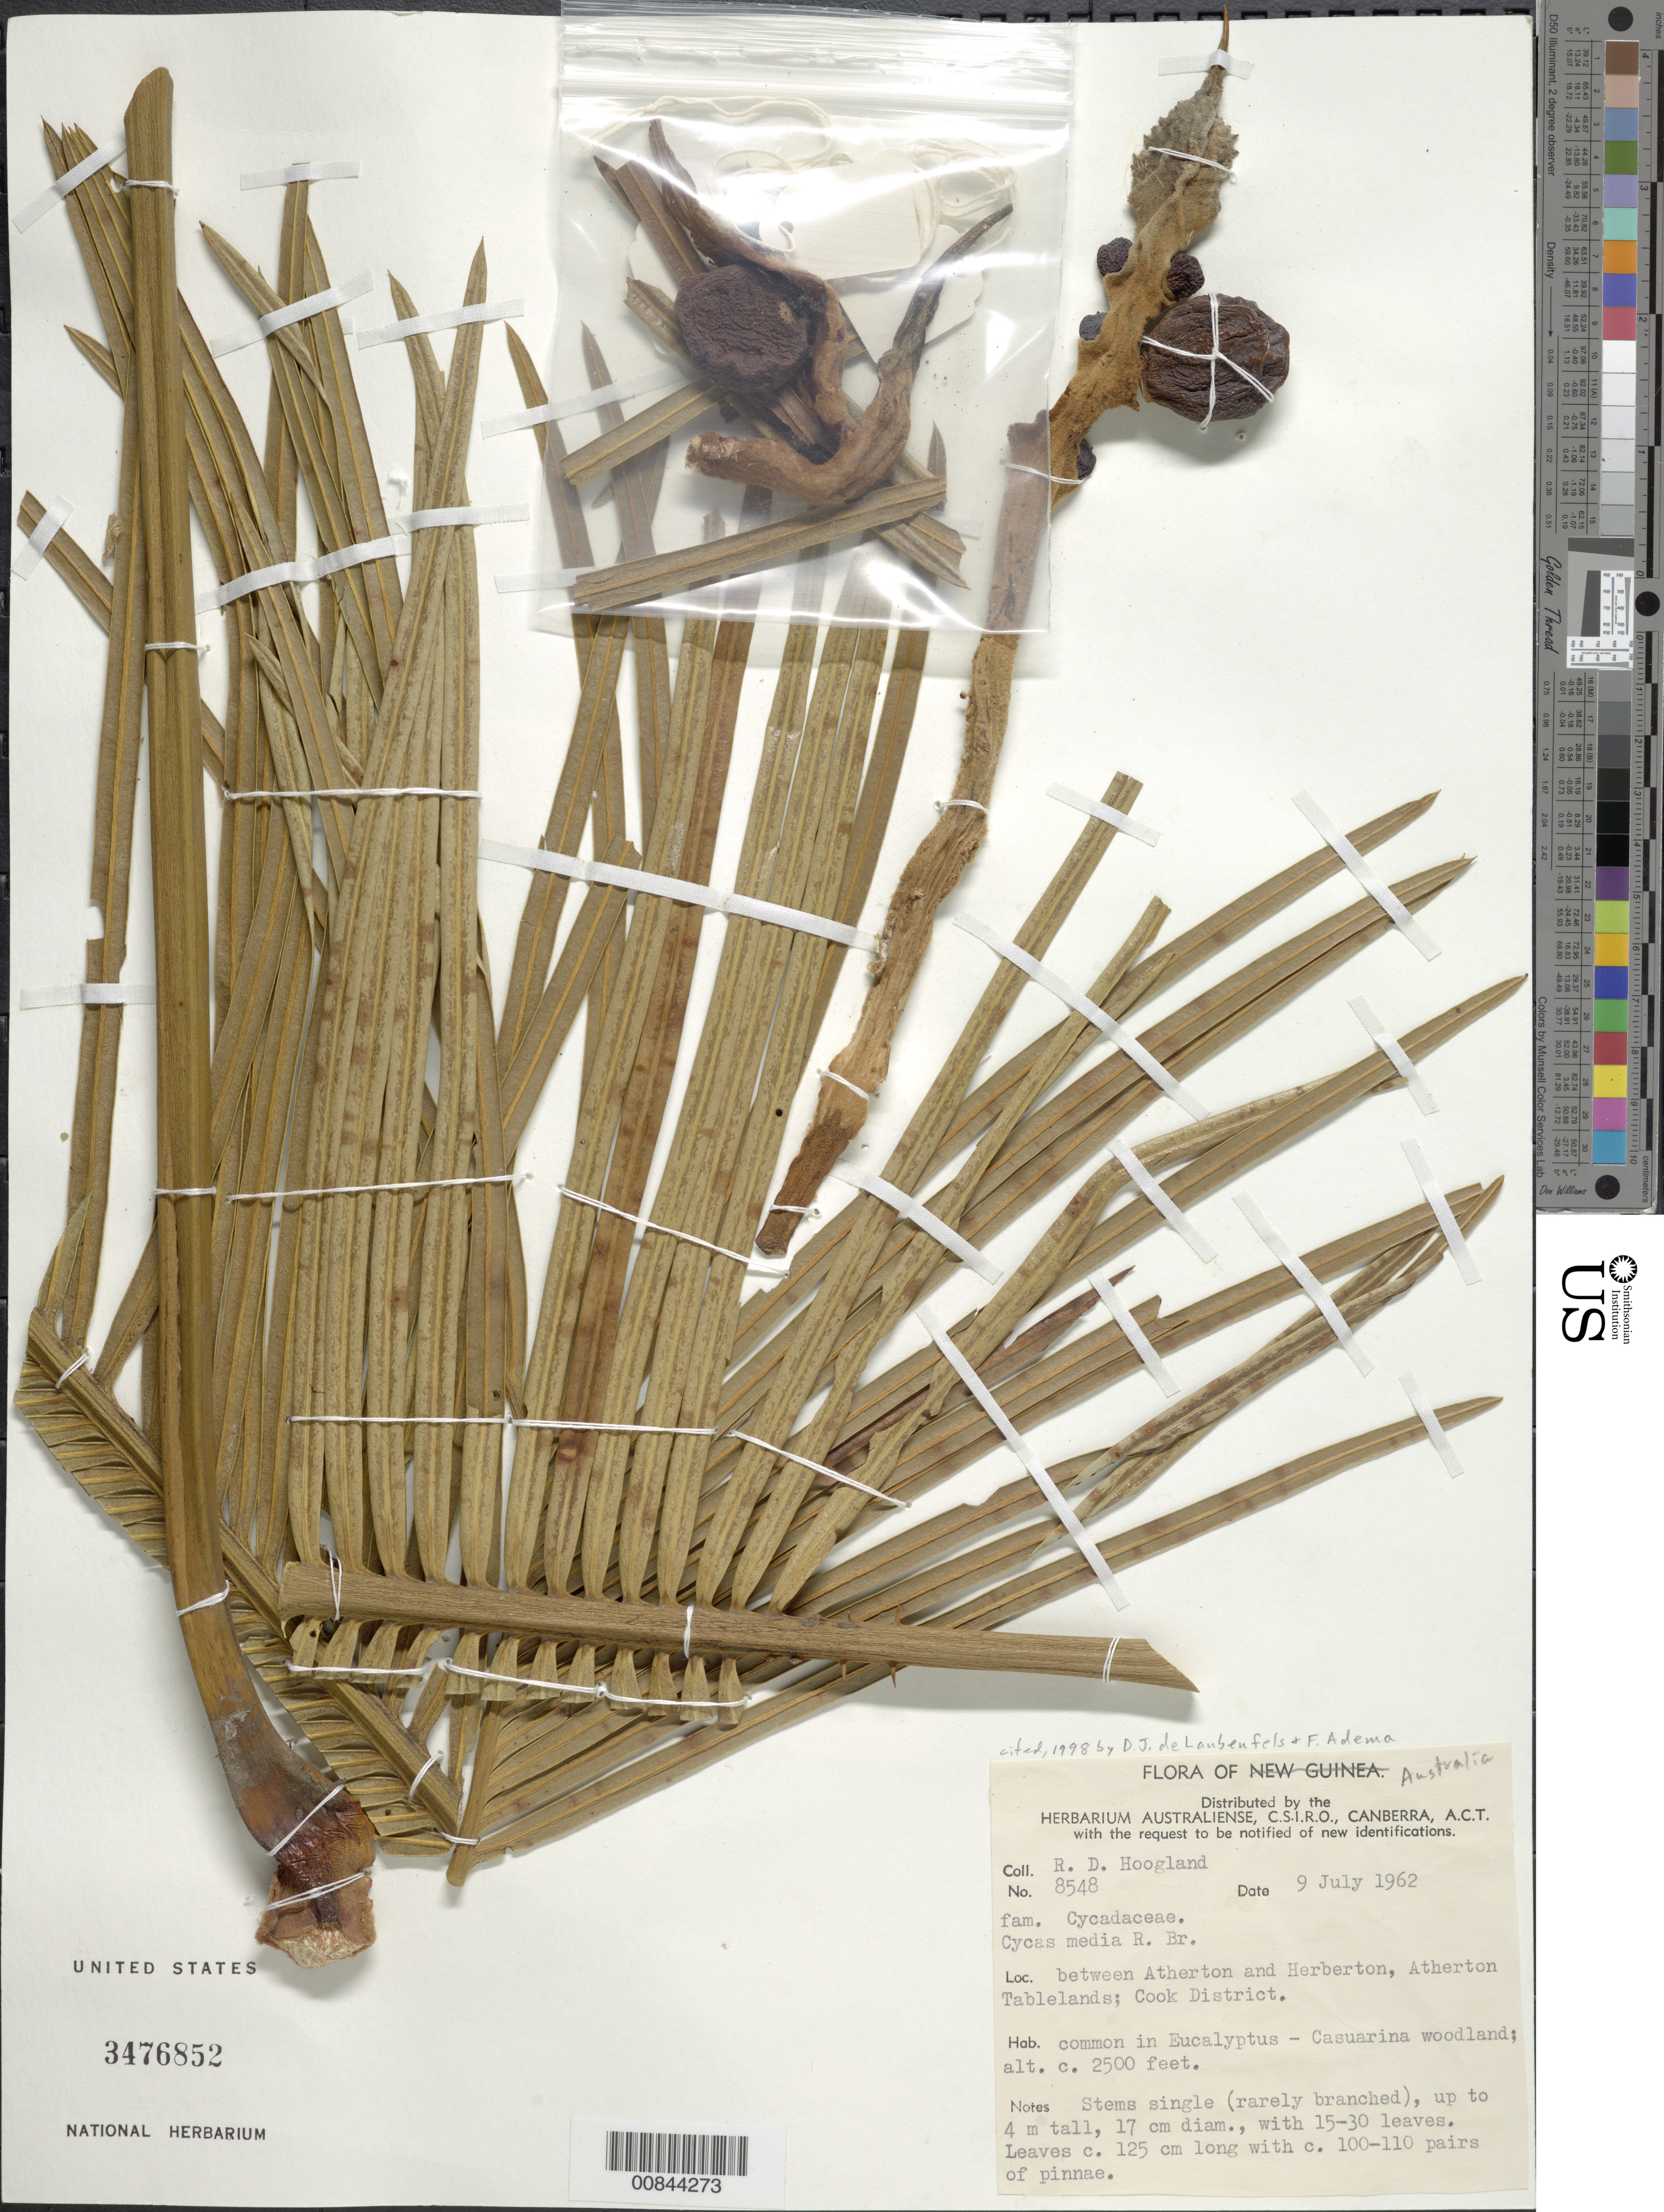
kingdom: Plantae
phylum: Tracheophyta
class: Cycadopsida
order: Cycadales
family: Cycadaceae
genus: Cycas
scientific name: Cycas media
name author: R. Br.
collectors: R. D. Hoogland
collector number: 8548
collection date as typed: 09 Jul 1962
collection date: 1962-07-09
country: Australia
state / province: Queensland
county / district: Cook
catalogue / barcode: US 3476852